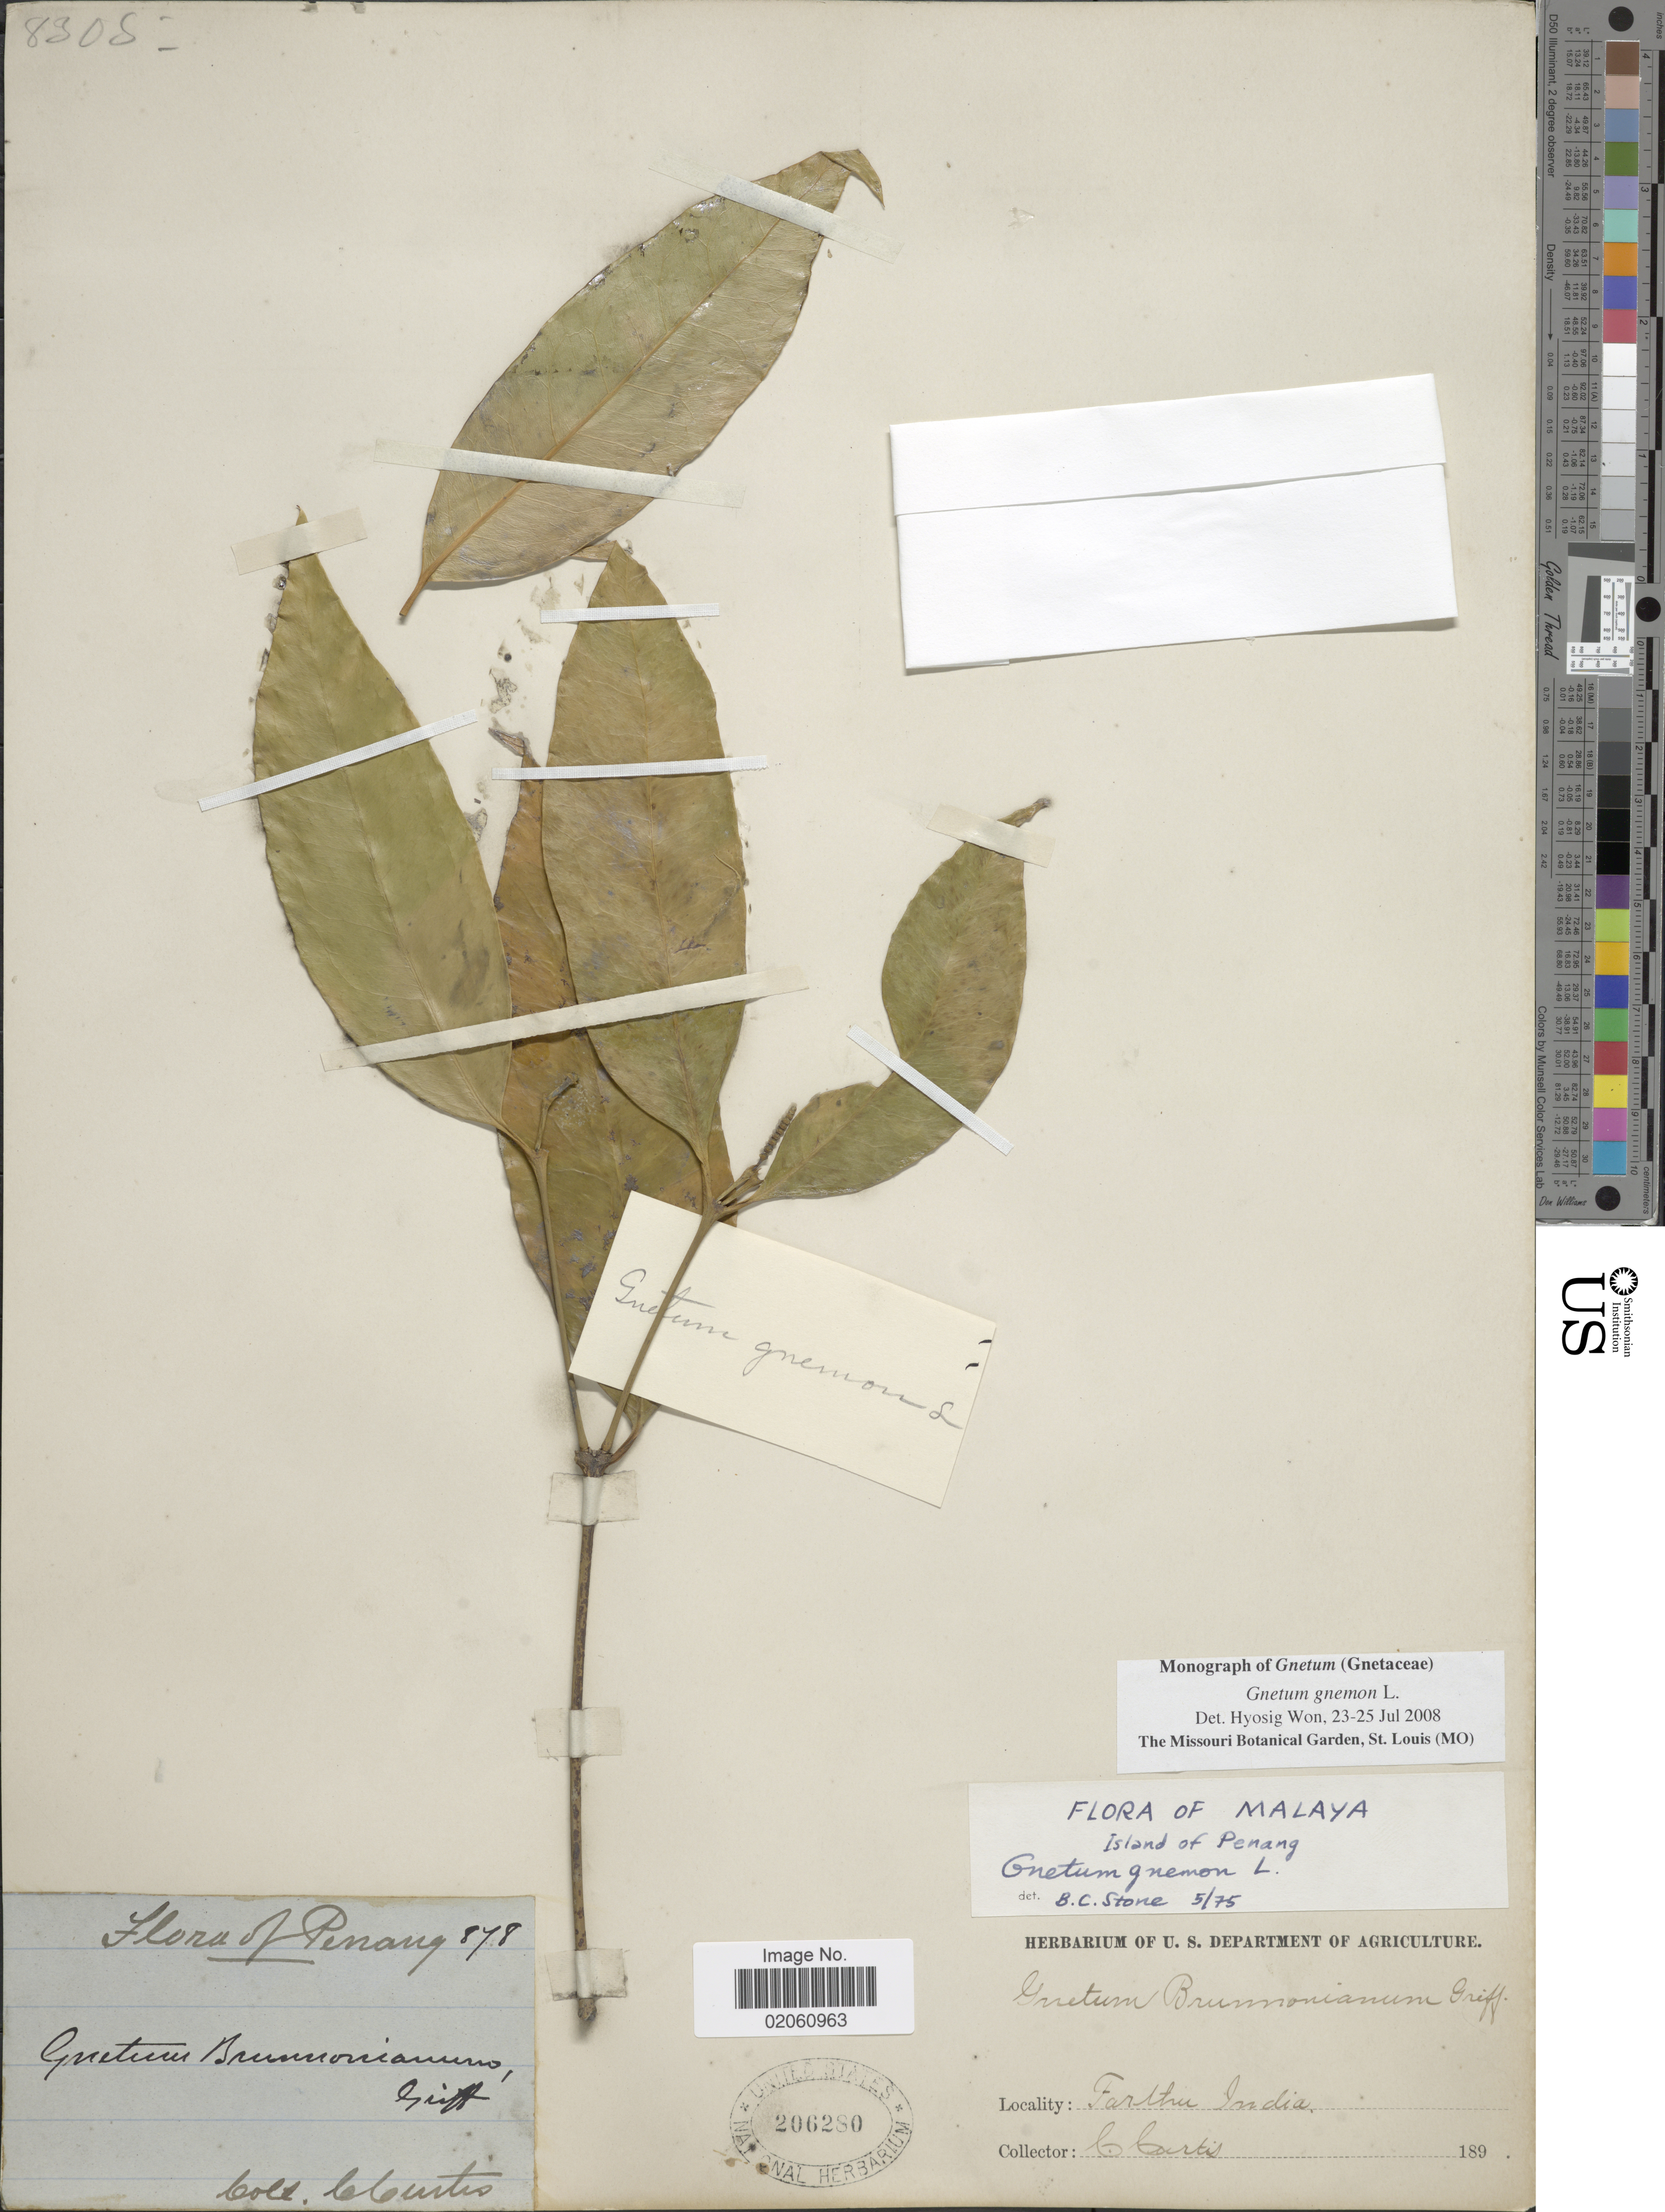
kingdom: Plantae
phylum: Tracheophyta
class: Gnetopsida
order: Gnetales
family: Gnetaceae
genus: Gnetum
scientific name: Gnetum gnemon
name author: L.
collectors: C. Curtis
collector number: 878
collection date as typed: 189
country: Malaysia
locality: Penang, Farther India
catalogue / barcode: US 206280